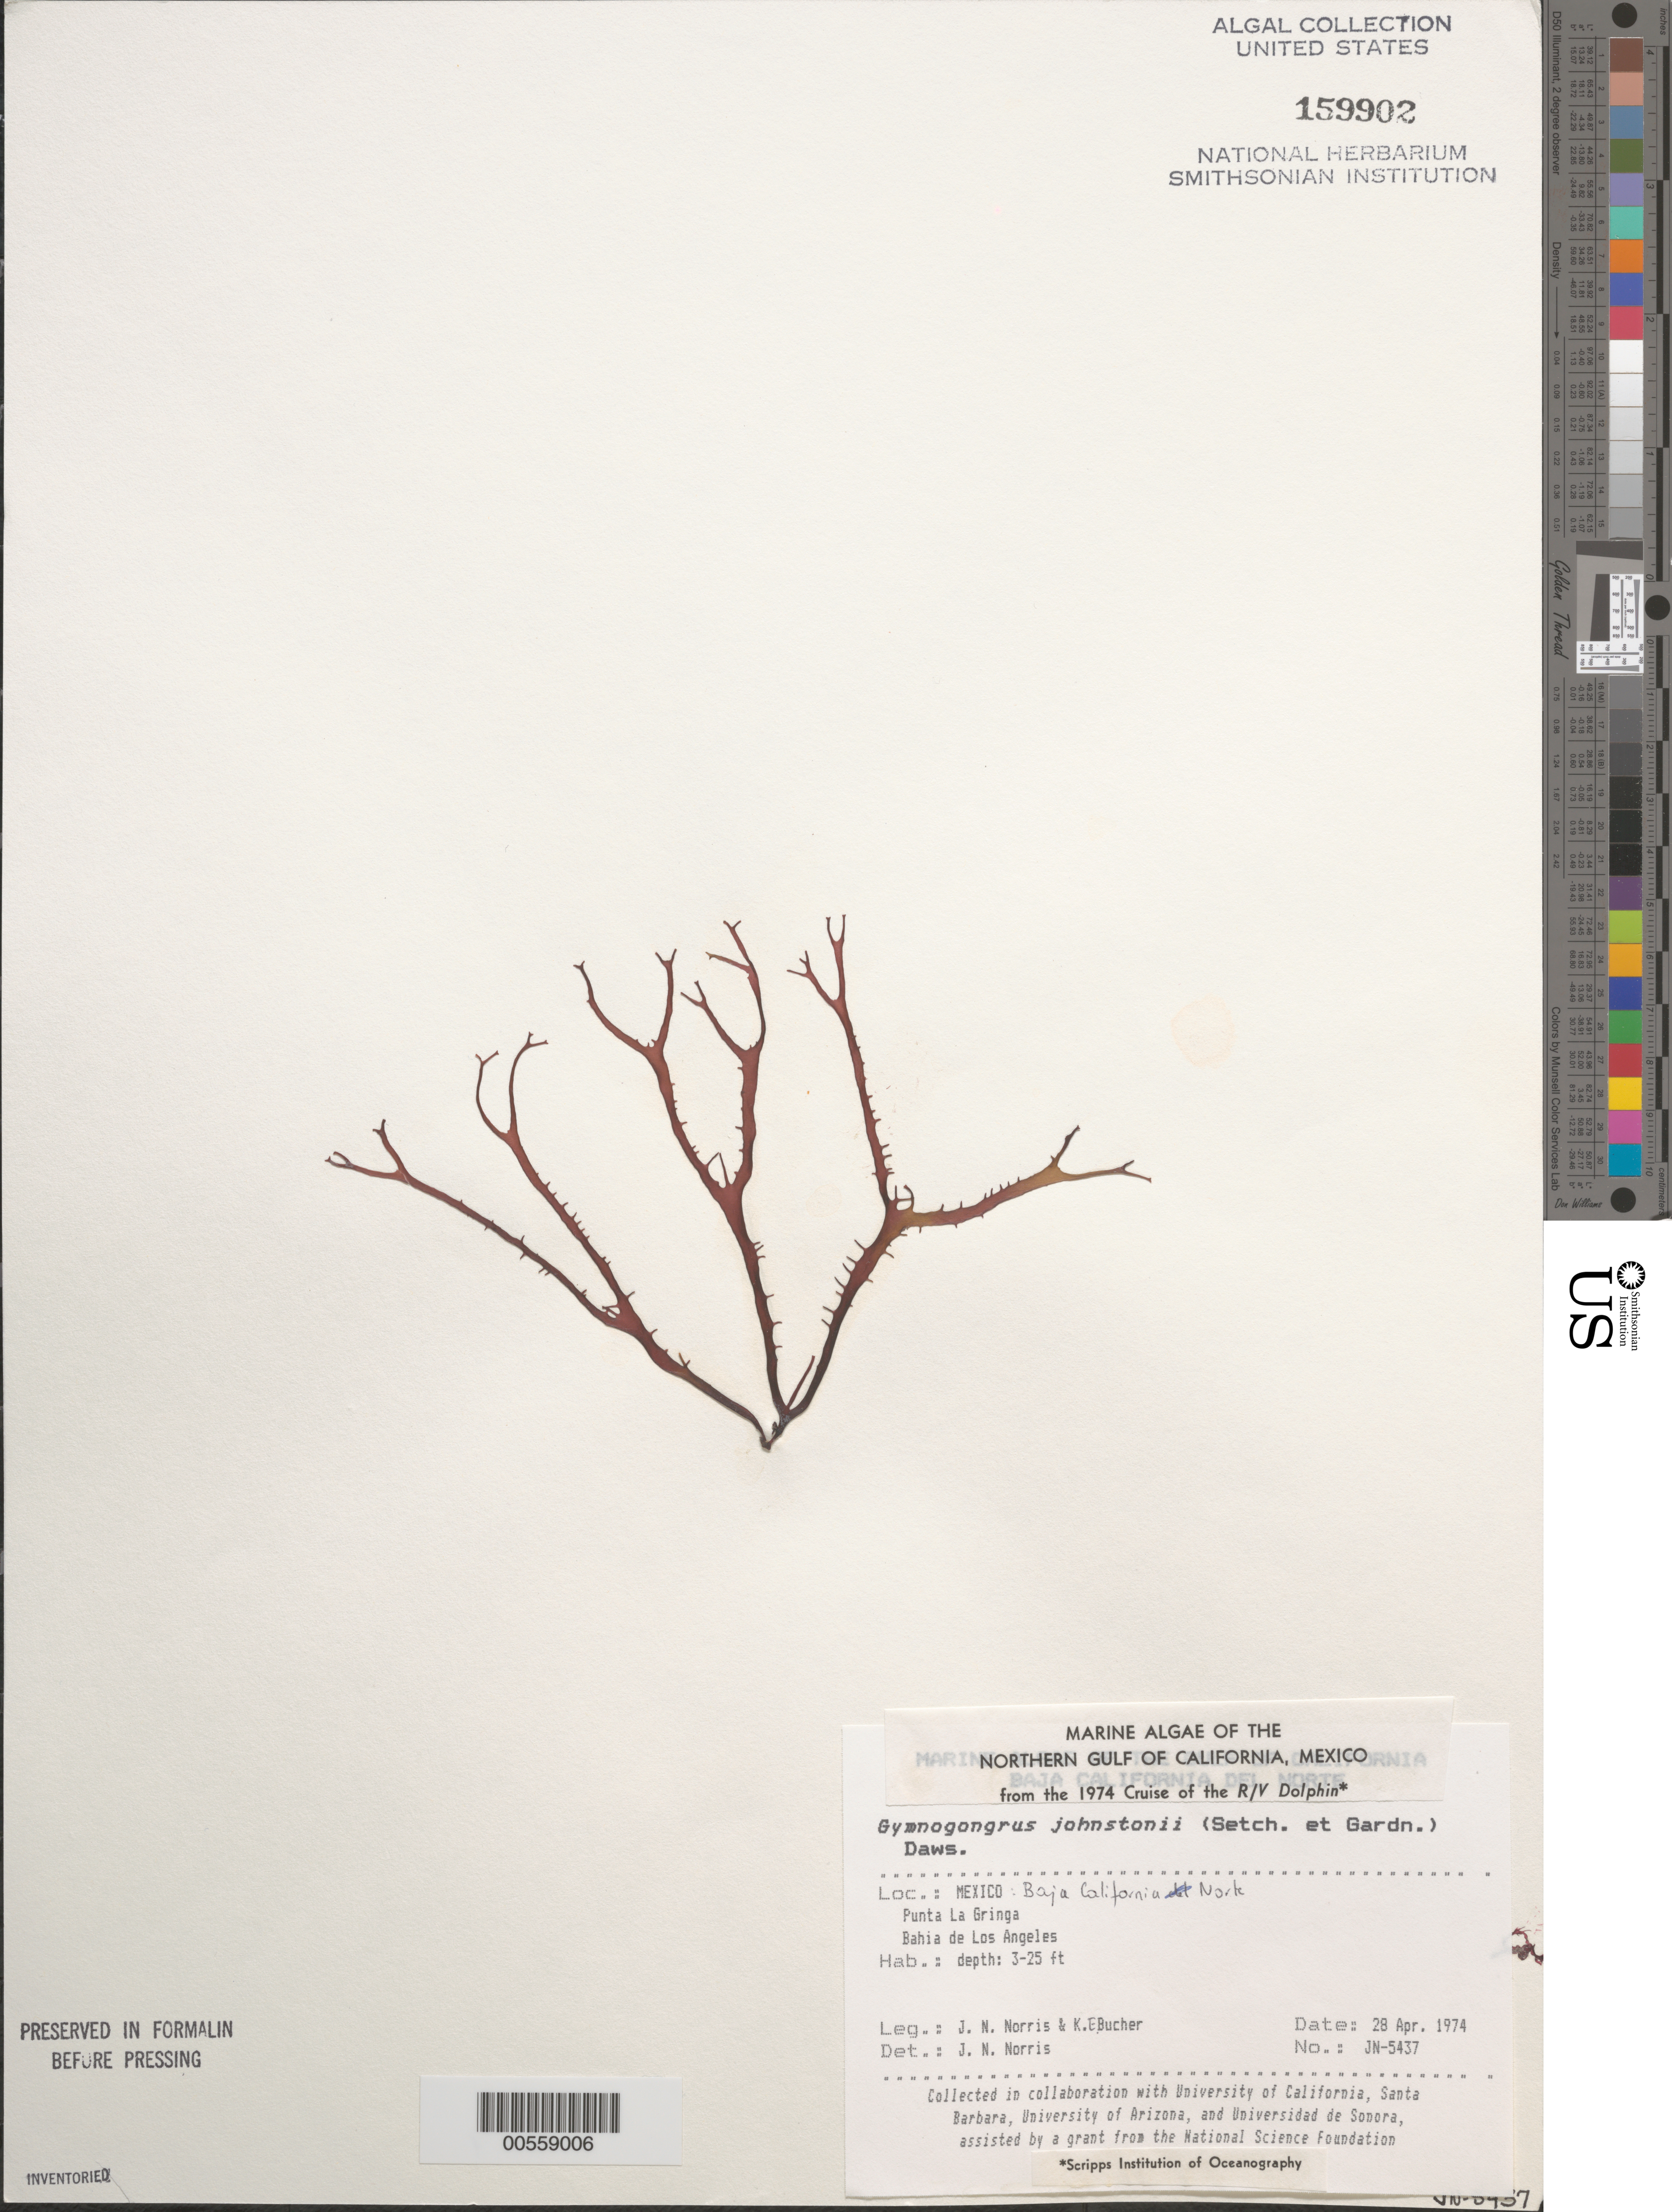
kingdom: Plantae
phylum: Rhodophyta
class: Florideophyceae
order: Gigartinales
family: Phyllophoraceae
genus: Gymnogongrus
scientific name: Gymnogongrus johnstonii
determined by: Norris, James N.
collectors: J. N. Norris & K. E. Bucher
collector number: JN-5437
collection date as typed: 28 Apr 1974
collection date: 1974-04-28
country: Mexico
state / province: Baja California Norte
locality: Punta La Gringa, Bahia de los Angeles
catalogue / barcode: US 159902